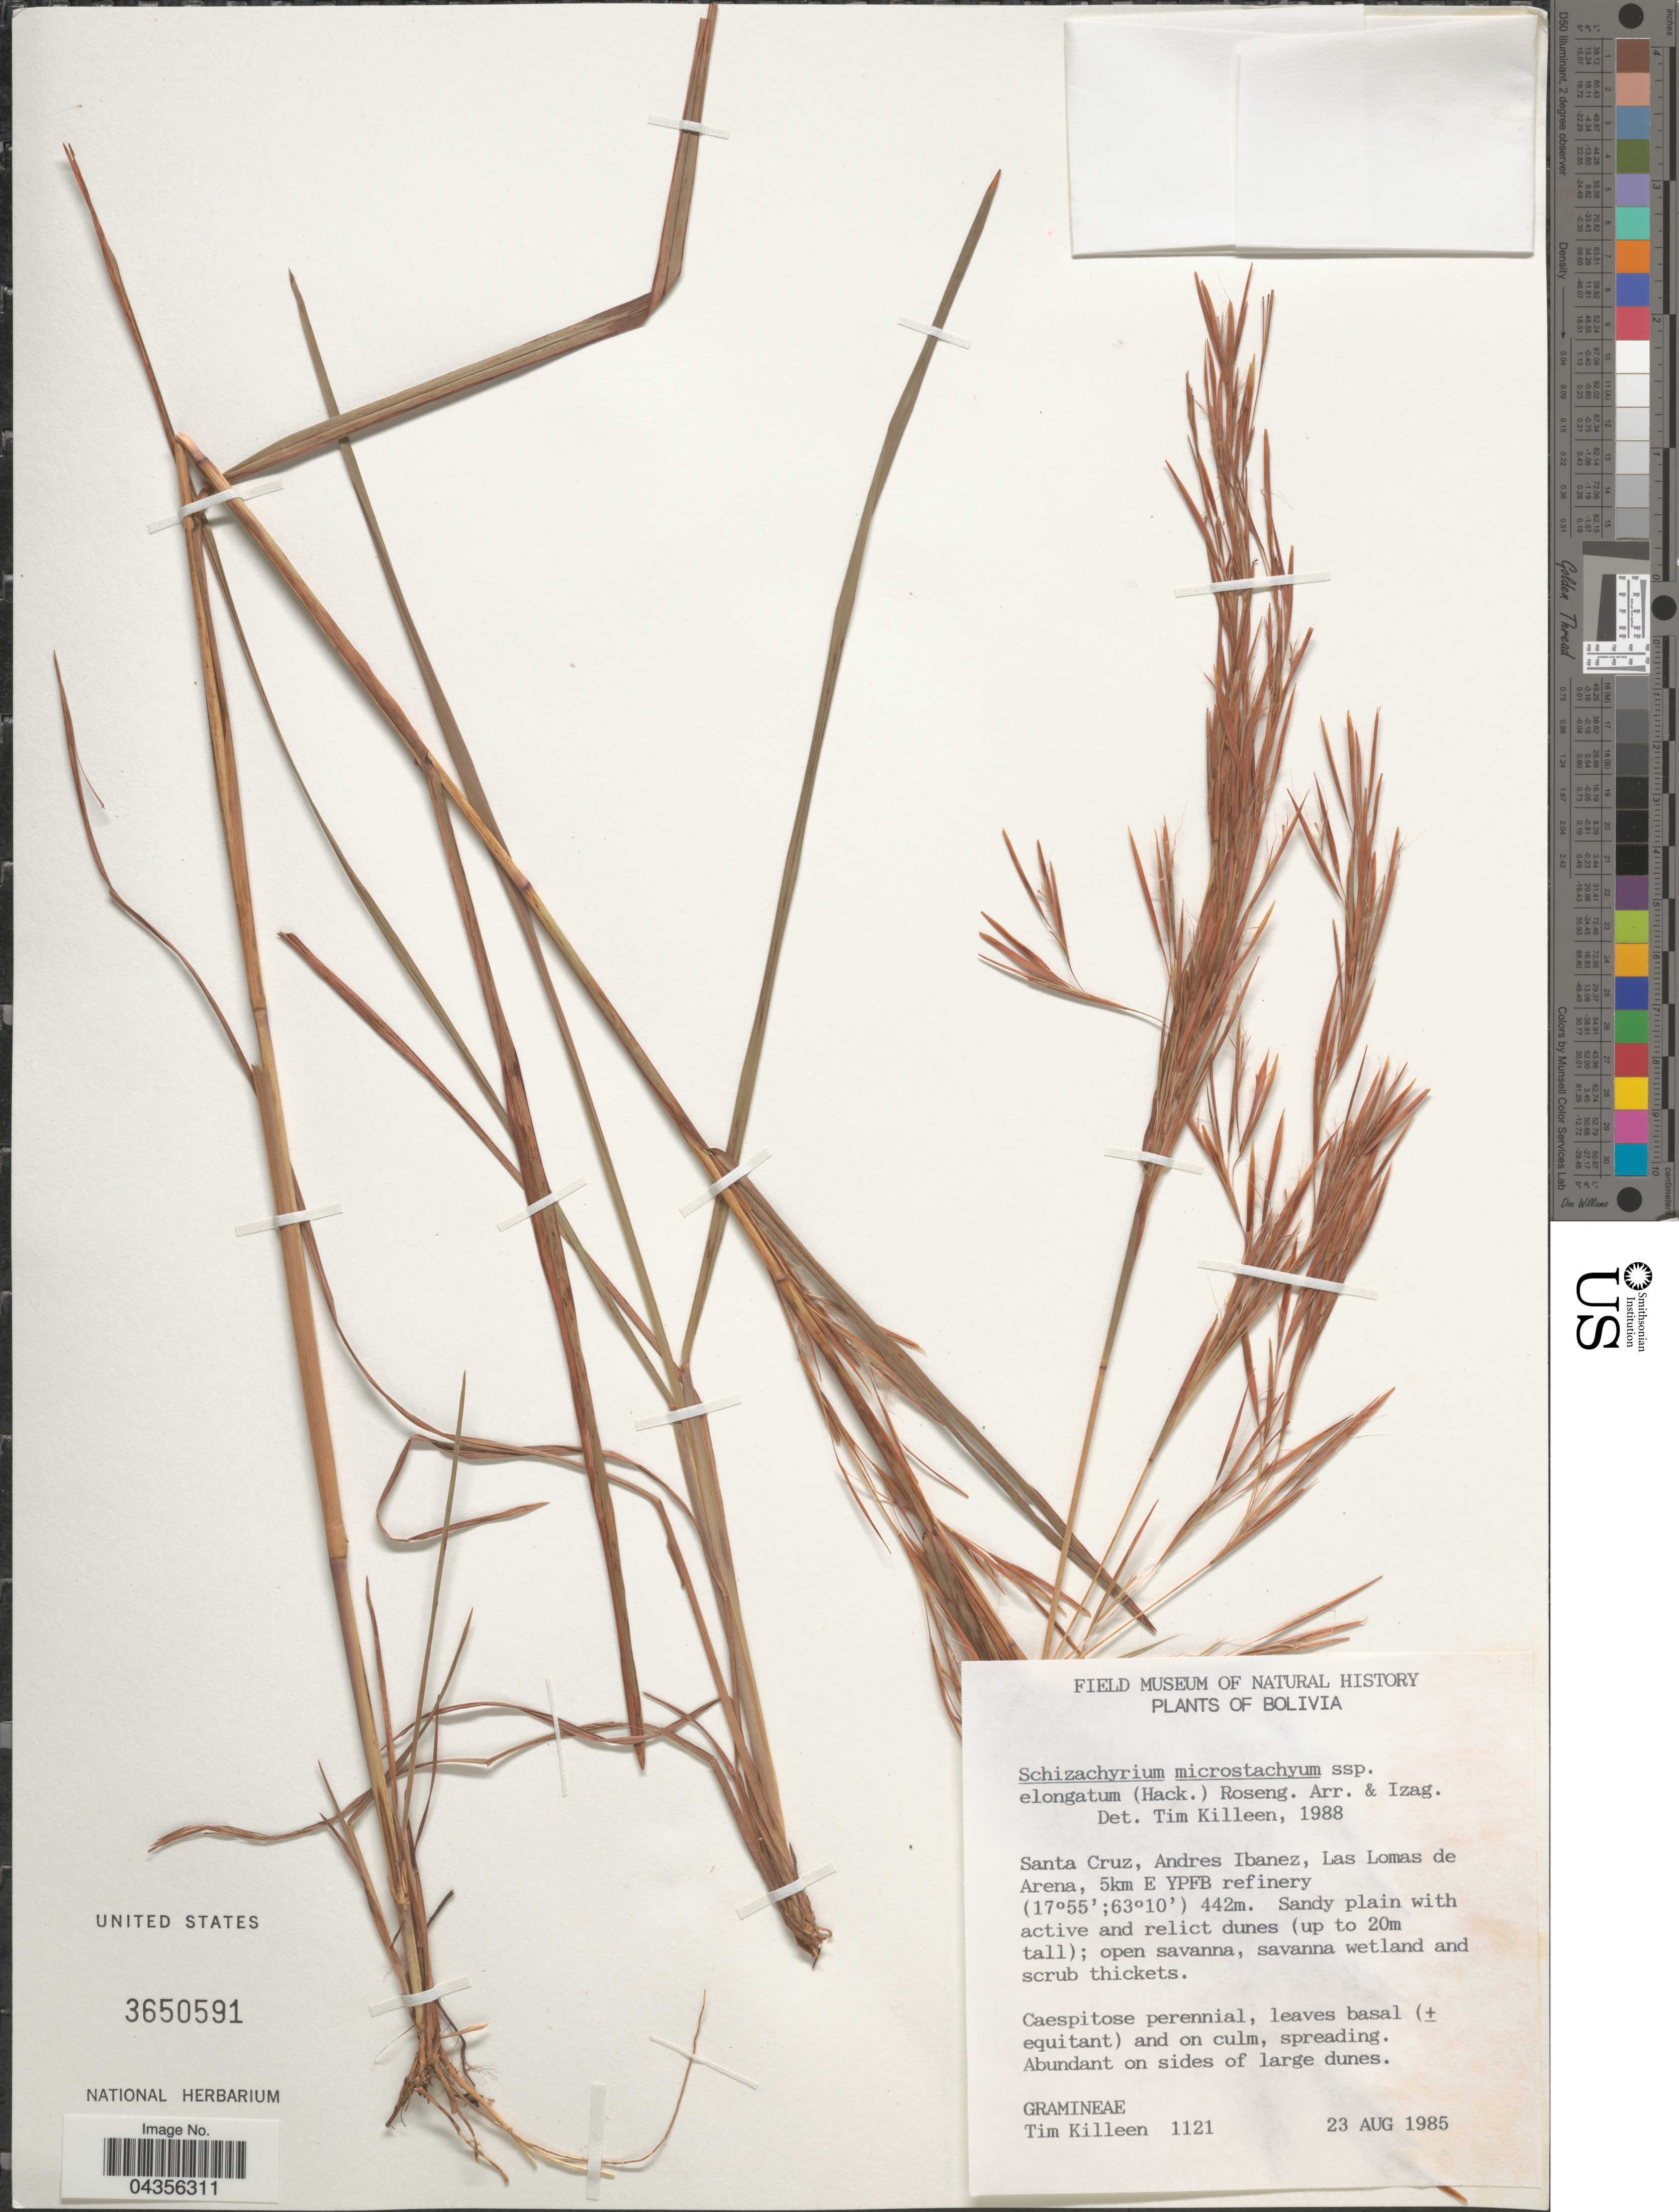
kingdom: Plantae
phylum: Tracheophyta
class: Liliopsida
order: Poales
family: Poaceae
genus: Schizachyrium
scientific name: Schizachyrium microstachyum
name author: (Desv. ex Ham.) Roseng. et al.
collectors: T. J. Killeen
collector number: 1121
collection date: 1985-08-23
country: Bolivia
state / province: Santa Cruz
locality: Andres Ibanez, Las Lomas de Arena, 5km E YPFB refinery.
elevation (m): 442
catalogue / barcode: US 3650591